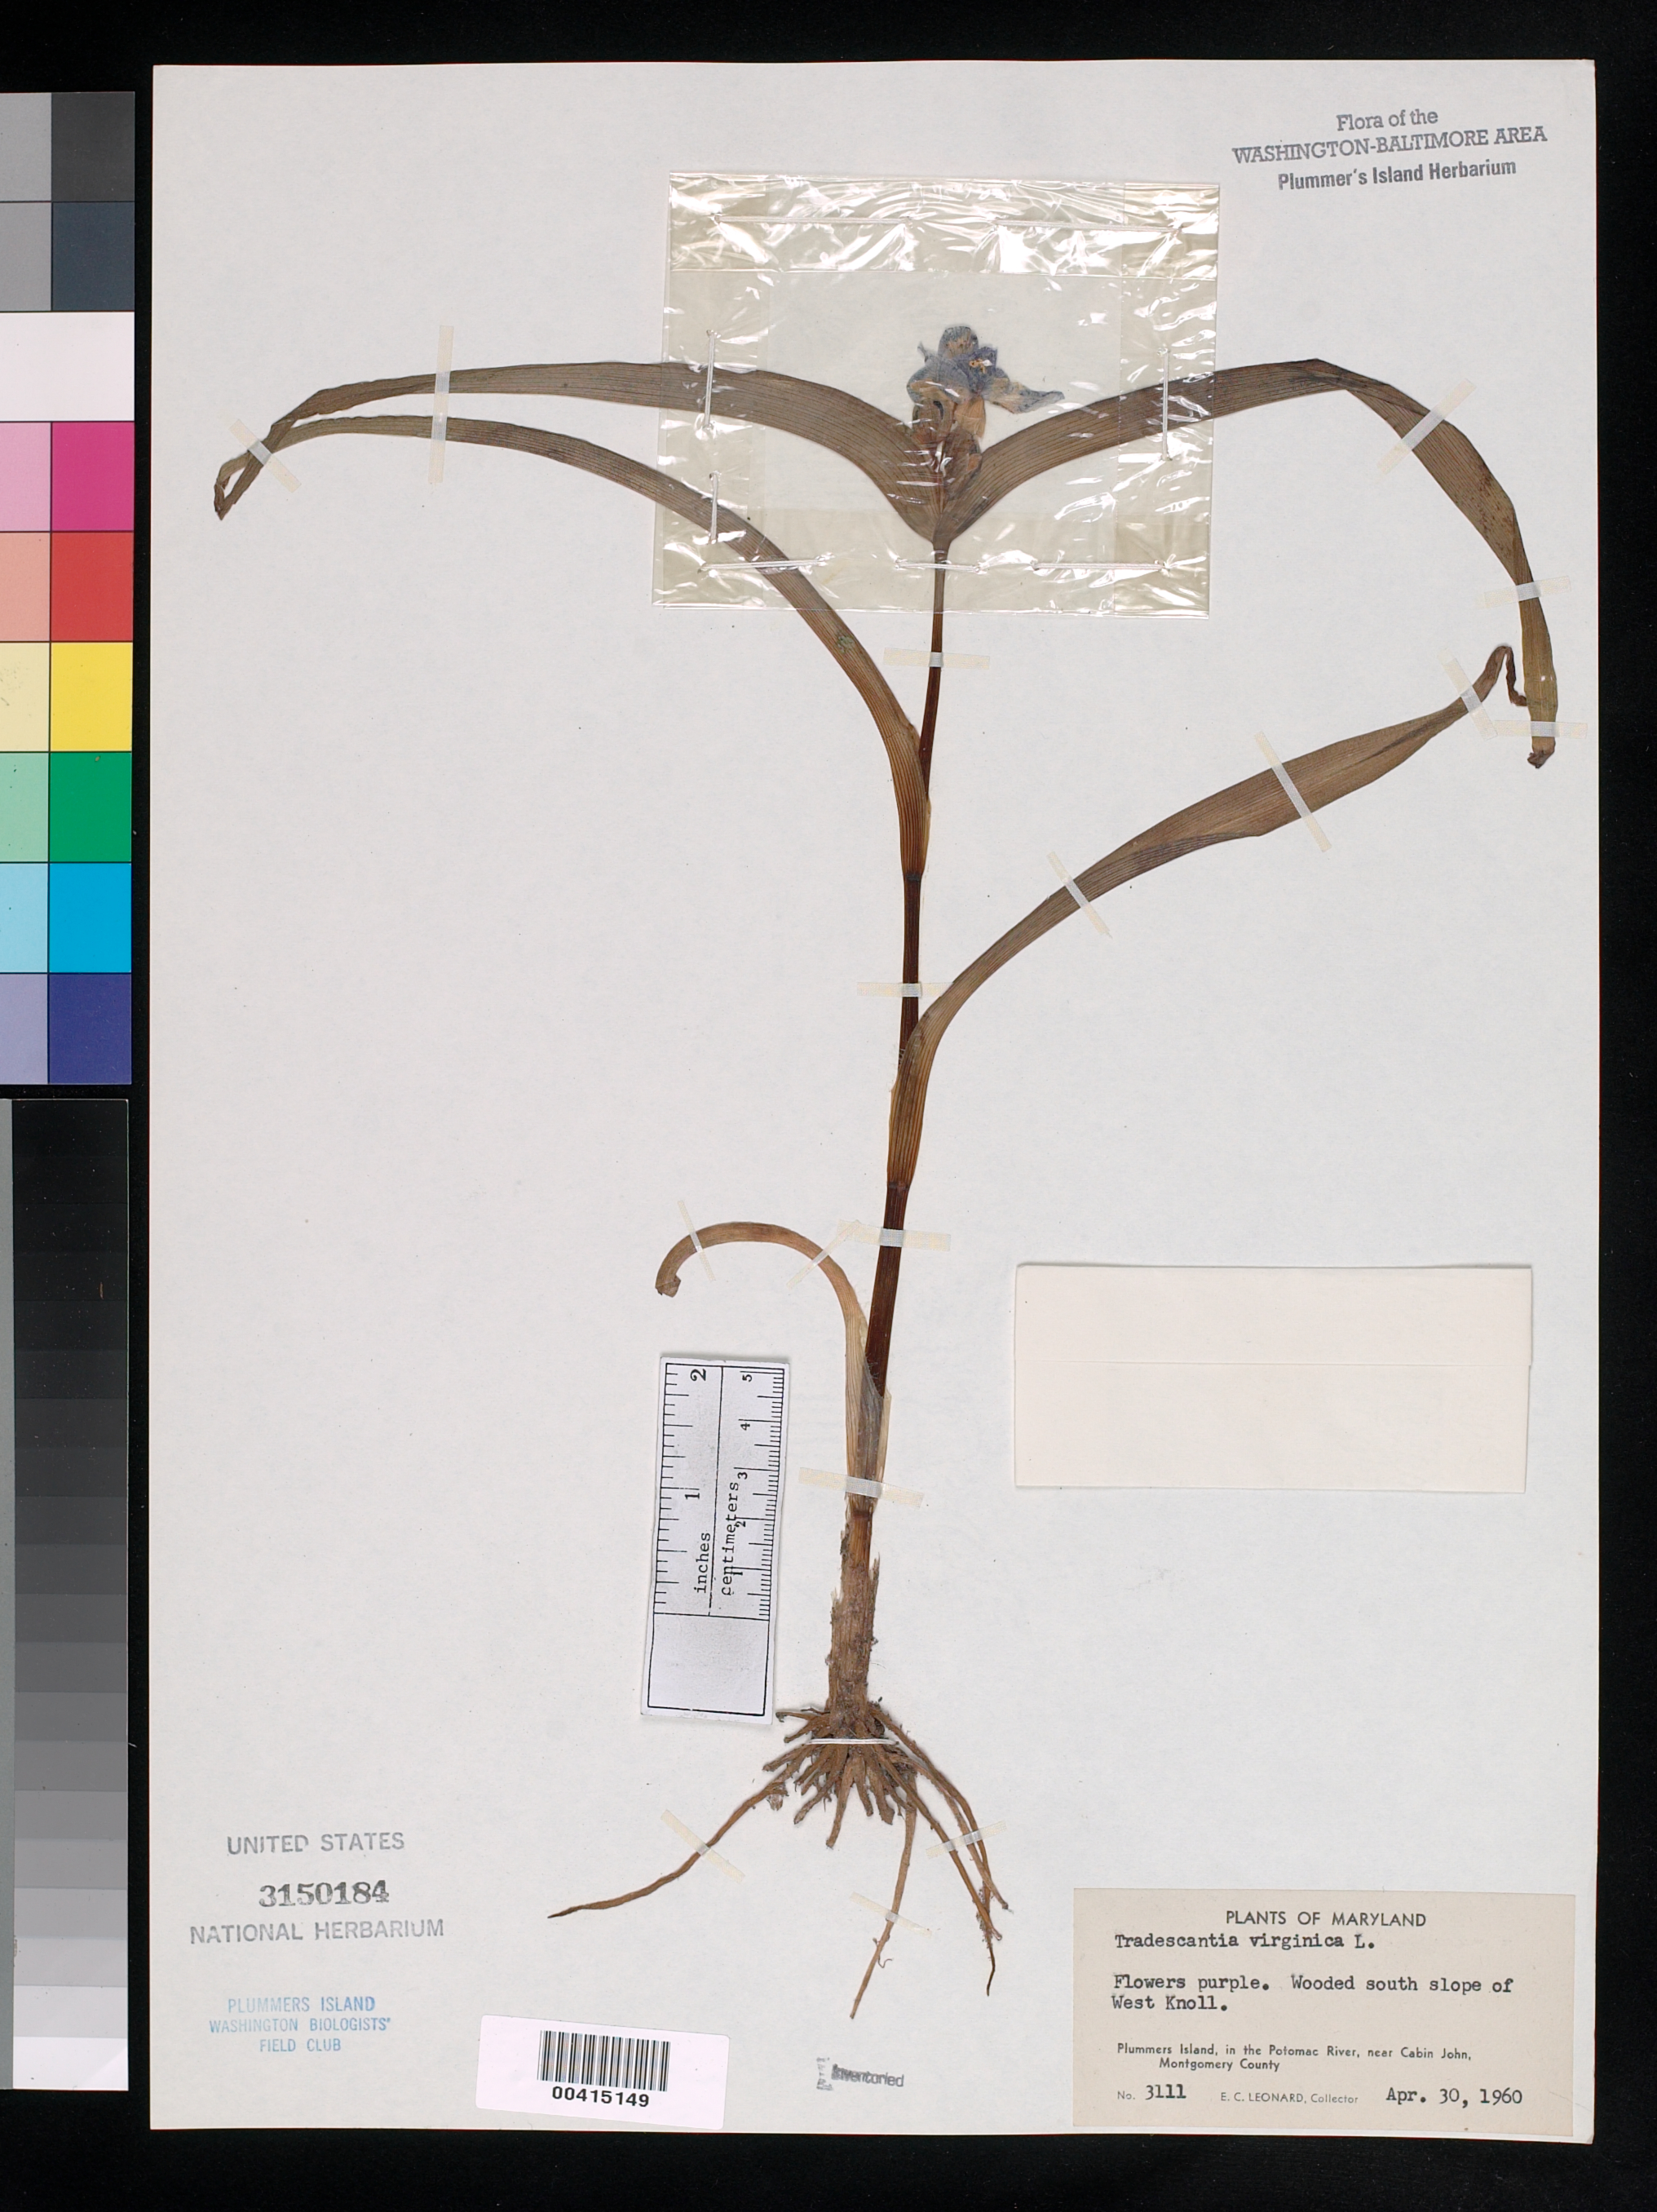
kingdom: Plantae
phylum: Tracheophyta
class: Liliopsida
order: Commelinales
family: Commelinaceae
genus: Tradescantia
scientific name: Tradescantia virginiana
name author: L.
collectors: E. C. Leonard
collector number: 3111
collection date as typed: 30 Apr 1960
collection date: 1960-04-30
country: United States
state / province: Maryland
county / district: Montgomery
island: Plummers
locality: Plummer's Island; south slope of west knoll C. & O. Canal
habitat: Wooded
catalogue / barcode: US 3150184